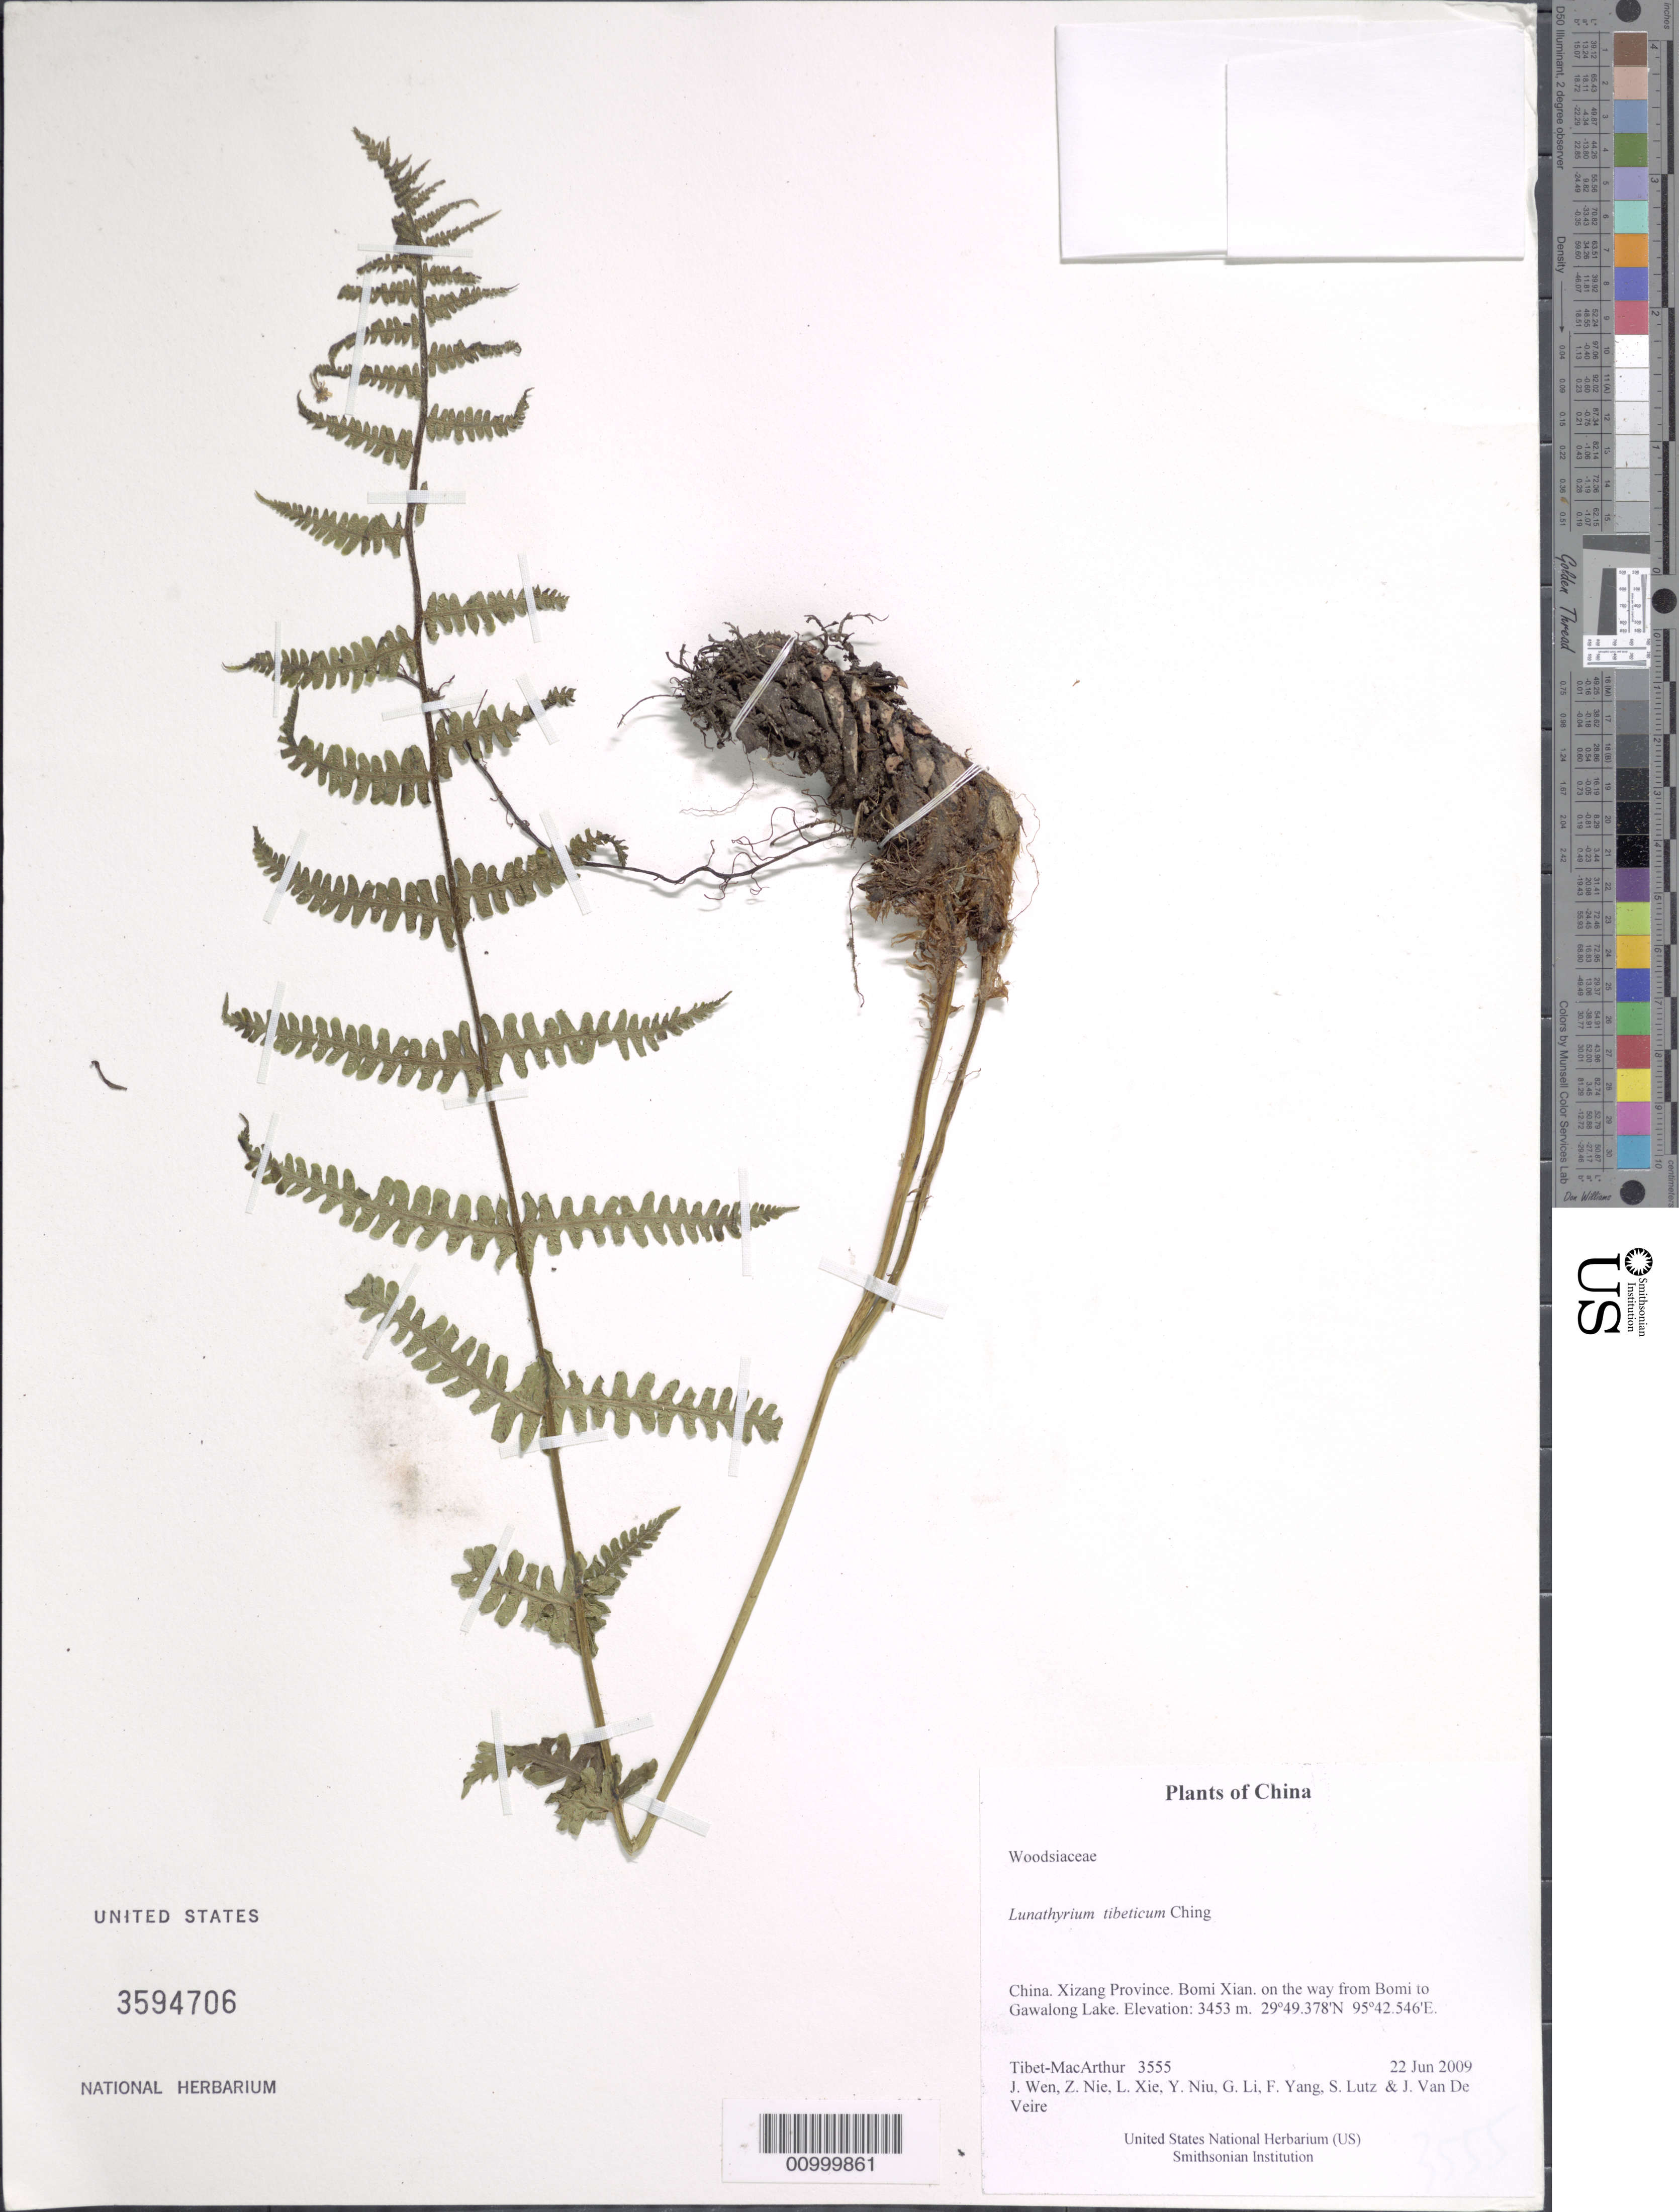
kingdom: Plantae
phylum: Tracheophyta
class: Polypodiopsida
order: Polypodiales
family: Athyriaceae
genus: Deparia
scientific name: Deparia subsimilis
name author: (Christ) Fraser-Jenk.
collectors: Tibet-MacArthur, J. Wen, Z. Nie, L. Xie, Y. Niu, G. Li, F. Yang, S. Lutz & J. Van De Veire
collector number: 3555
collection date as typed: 22 Jun 2009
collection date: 2009-06-22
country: China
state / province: Xizang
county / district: Bomi Xian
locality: on the way from Bomi to Gawalong Lake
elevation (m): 3453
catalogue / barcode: US 3594706